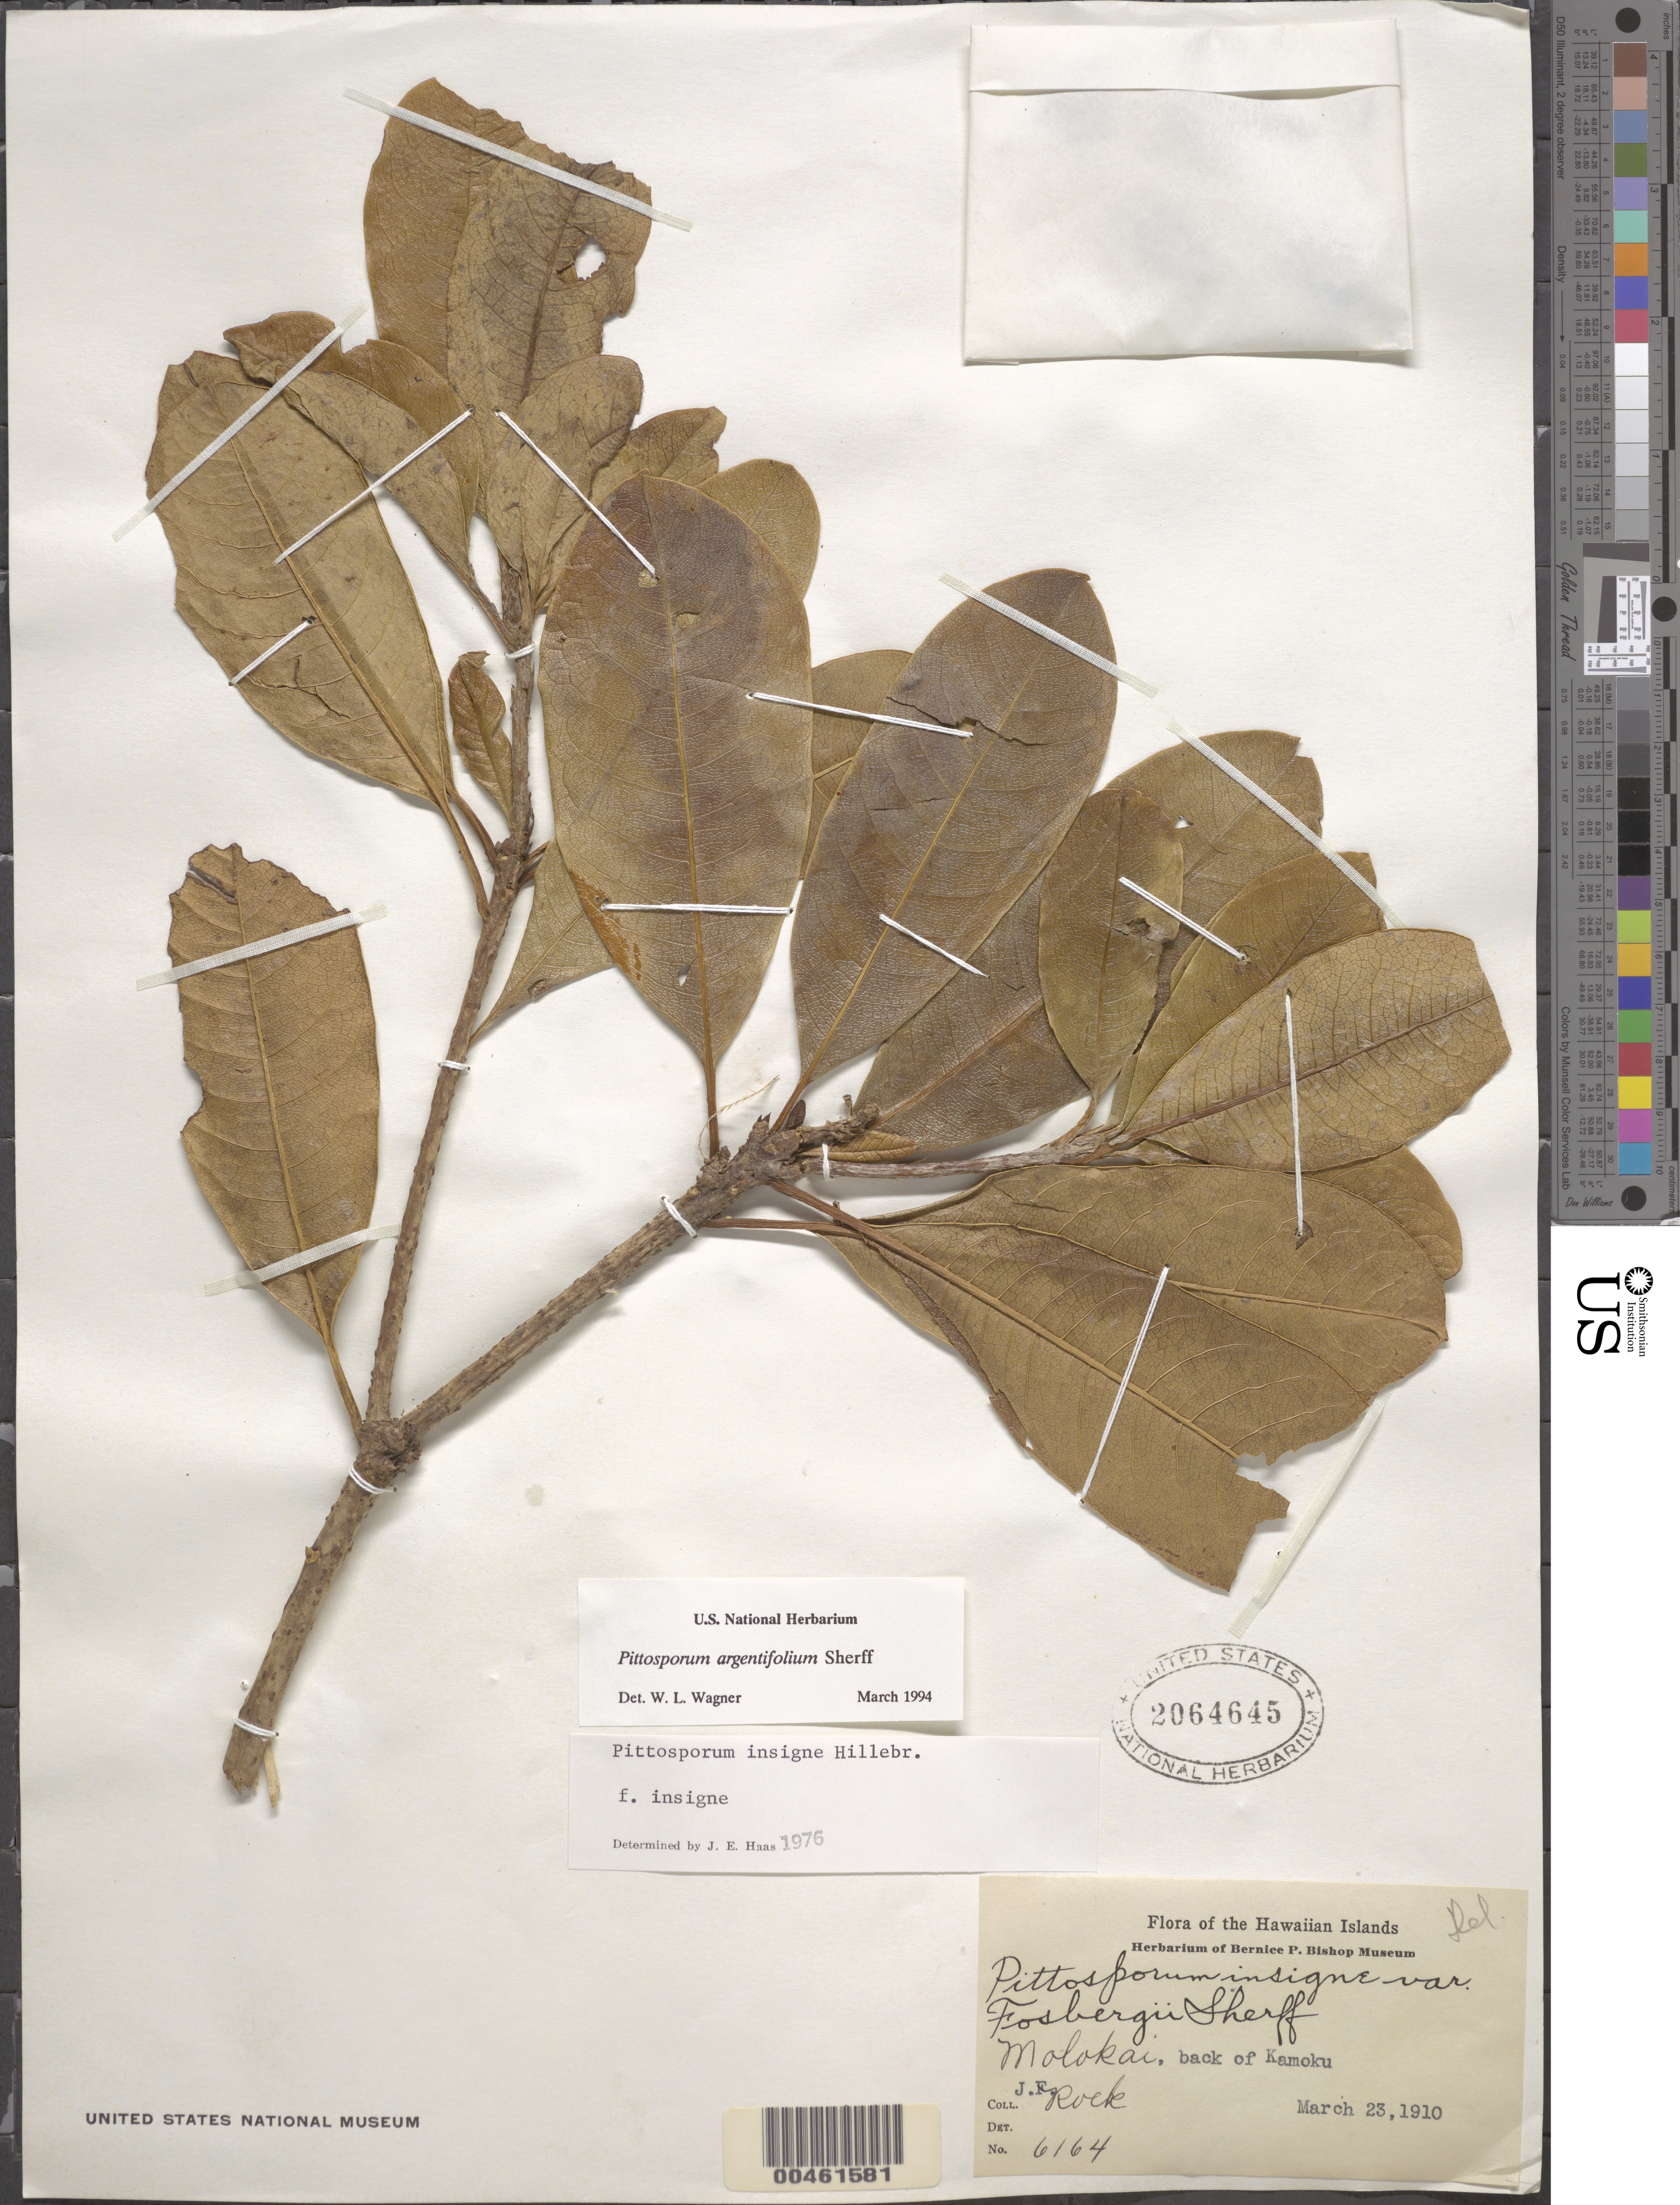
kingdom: Plantae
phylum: Tracheophyta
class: Magnoliopsida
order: Apiales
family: Pittosporaceae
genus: Pittosporum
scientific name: Pittosporum argentifolium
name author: Sherff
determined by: Wagner, W. L., (BOT), Smithsonian Institution - National Museum of Natural History (UNITED STATES)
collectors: J. F. Rock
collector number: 6164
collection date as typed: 23 Mar 1910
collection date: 1910-03-23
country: United States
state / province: Hawaii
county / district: Maui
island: Moloka'i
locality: Back of Kamoku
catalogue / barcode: US 2064645